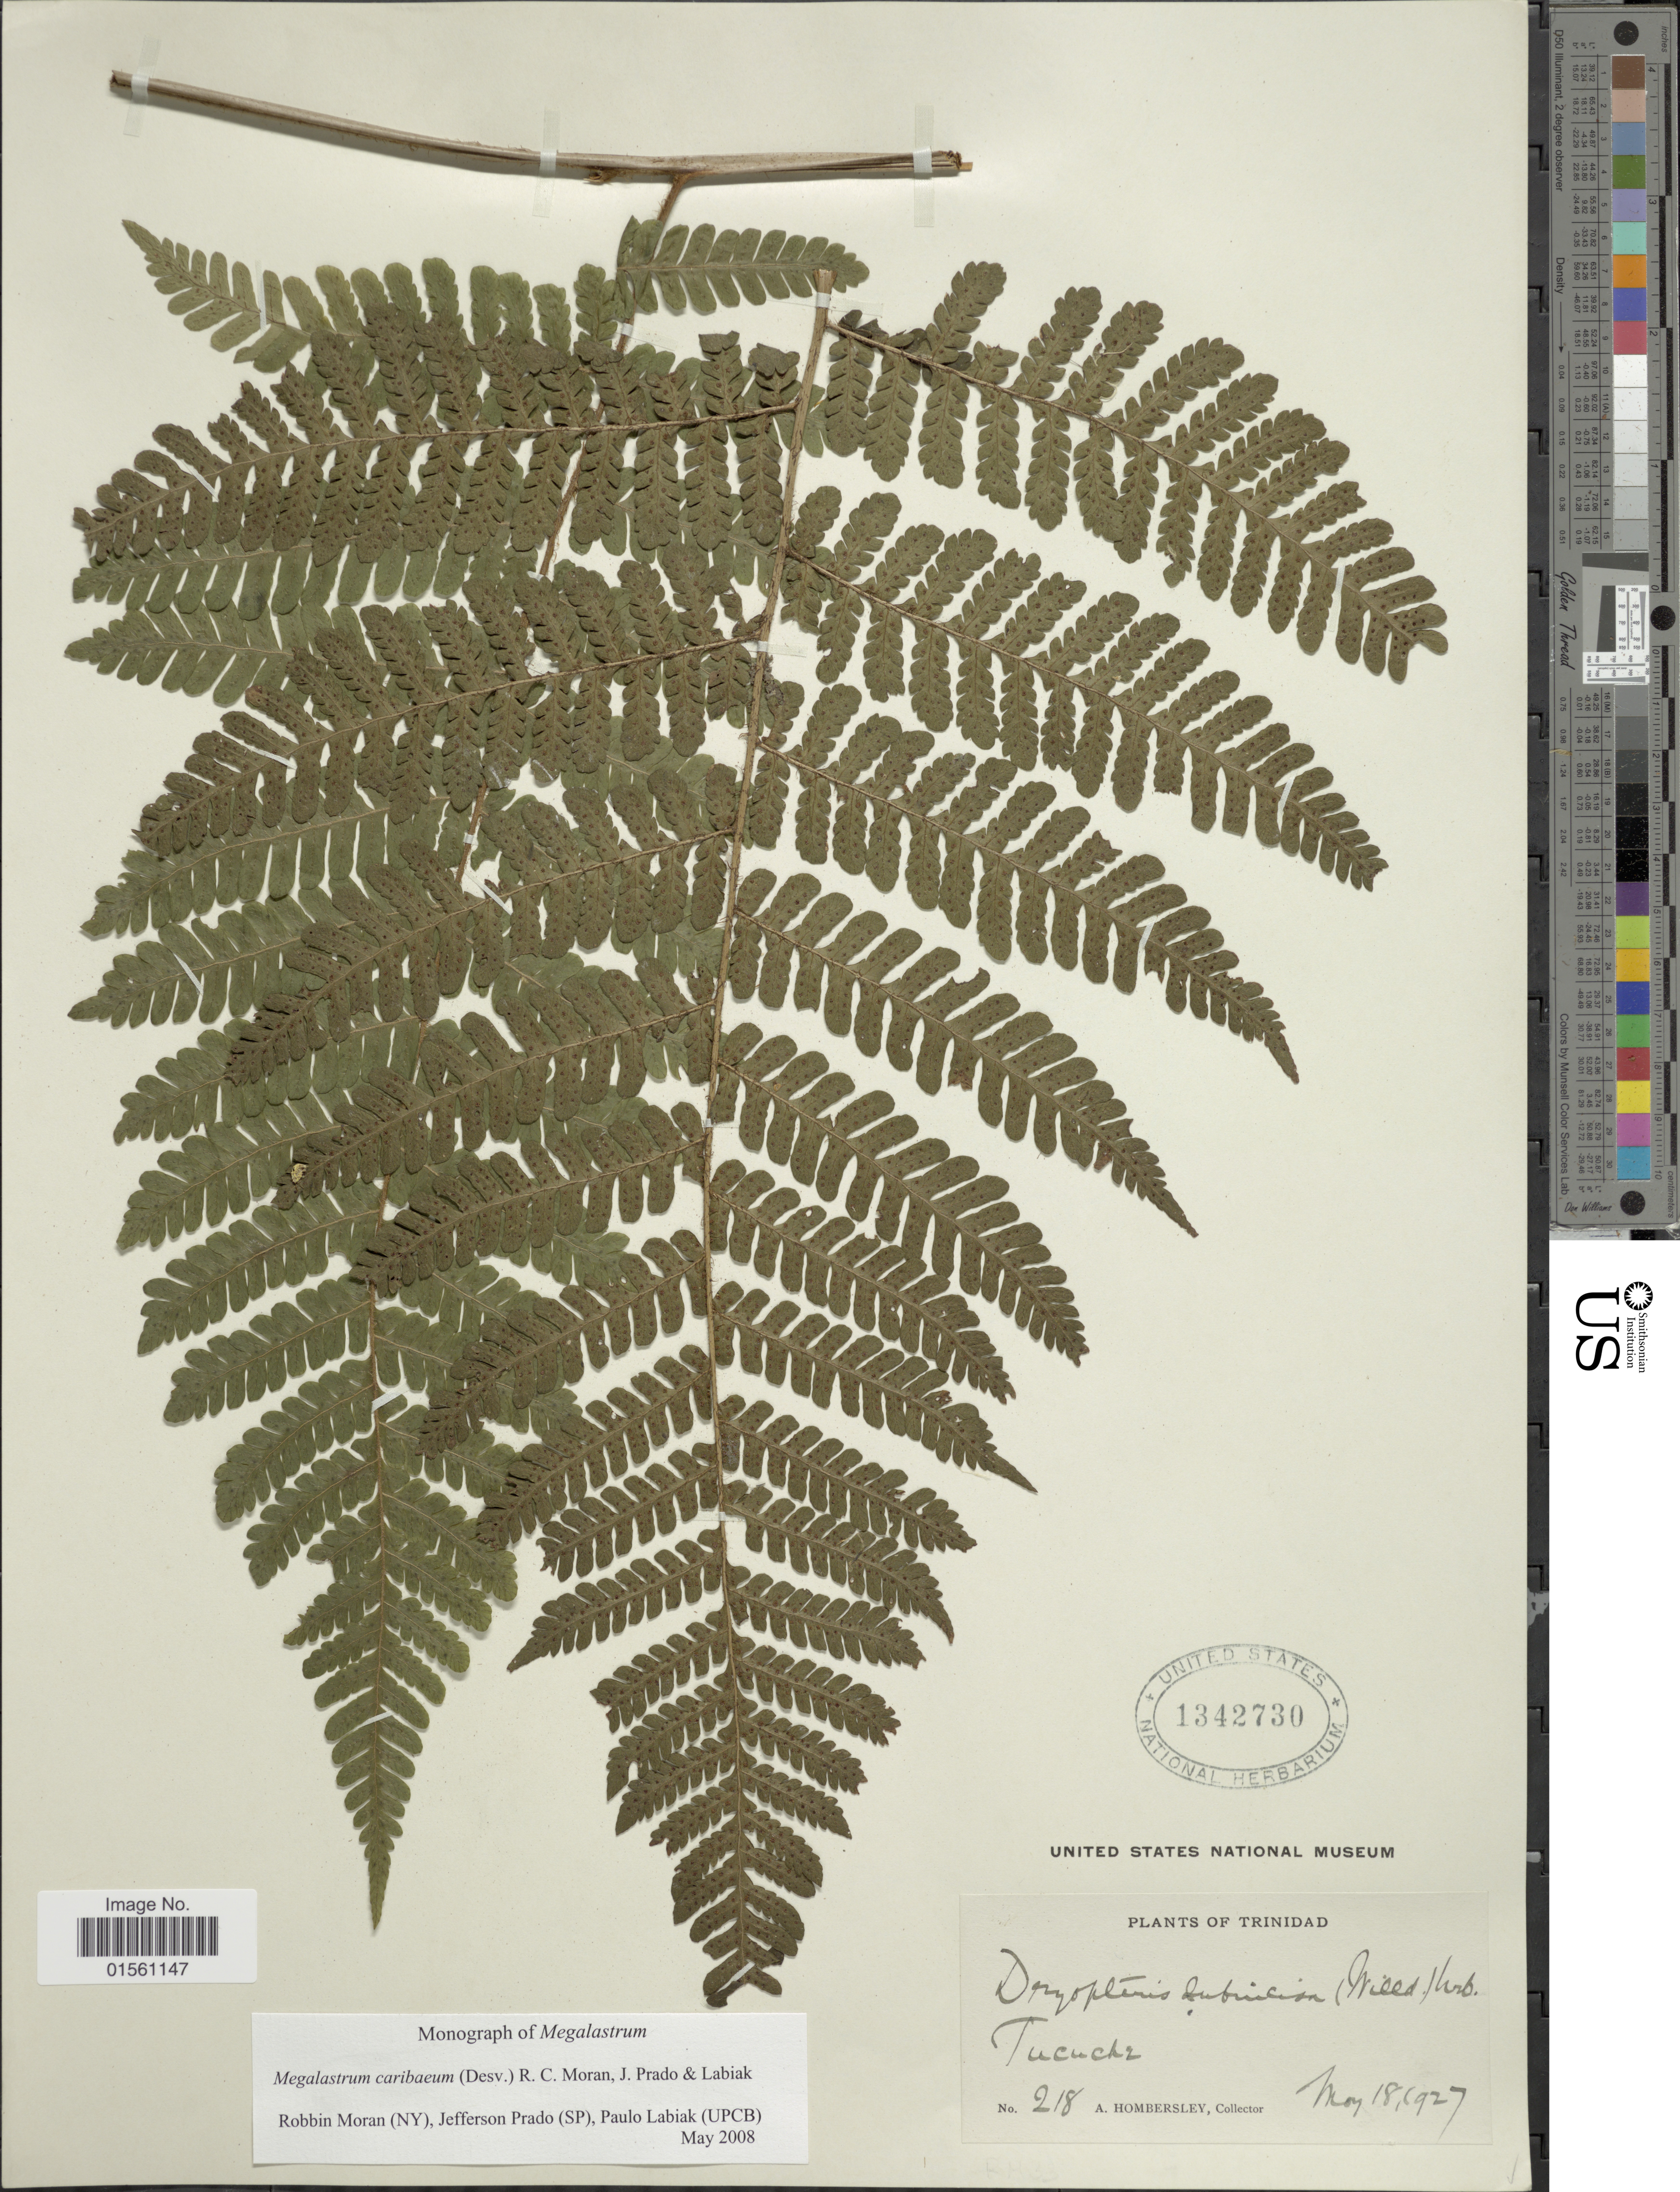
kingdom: Plantae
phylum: Tracheophyta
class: Polypodiopsida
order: Polypodiales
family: Dryopteridaceae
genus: Megalastrum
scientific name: Megalastrum caribaeum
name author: (Desv.) R.C. Moran et al.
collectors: A. Hombersley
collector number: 218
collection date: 1927-05-18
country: Trinidad and Tobago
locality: Trinidad, Tucuche